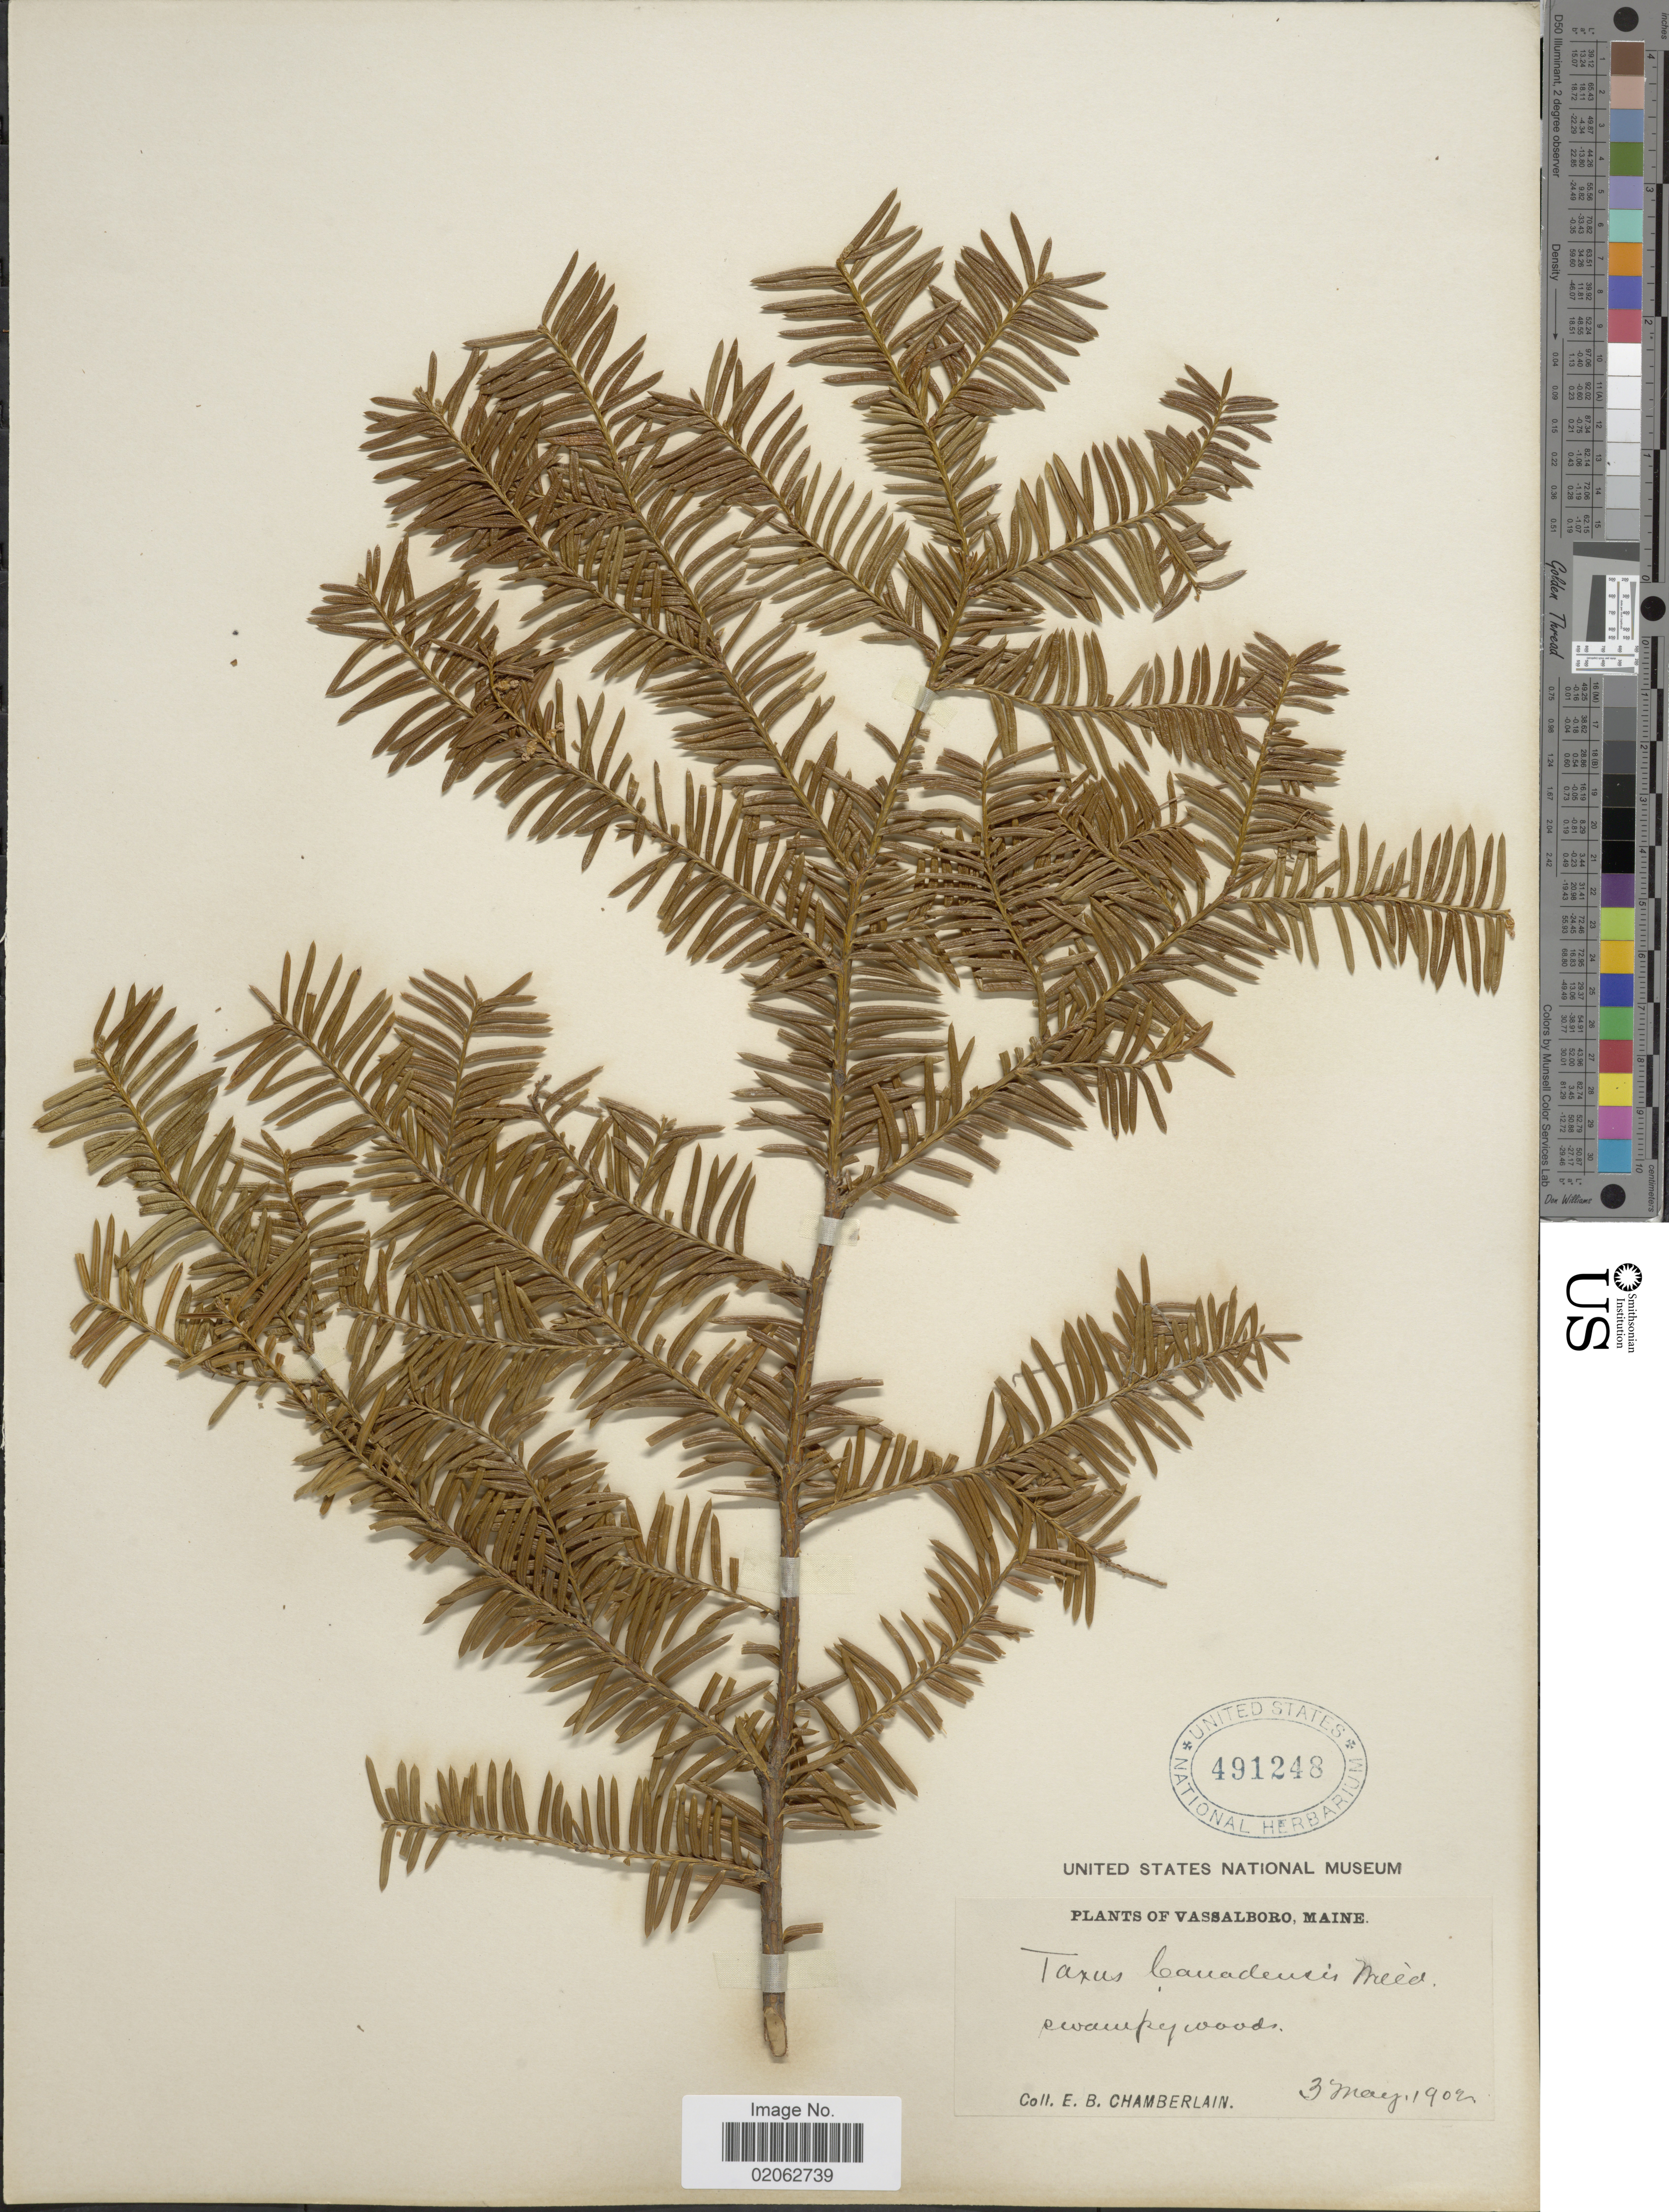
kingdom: Plantae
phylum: Tracheophyta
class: Pinopsida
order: Pinales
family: Taxaceae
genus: Taxus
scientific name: Taxus canadensis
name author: Marshall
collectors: E. Chamberlain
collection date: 1902-05-03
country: United States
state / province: Maine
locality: Vassalboro, Maine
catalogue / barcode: US 491248